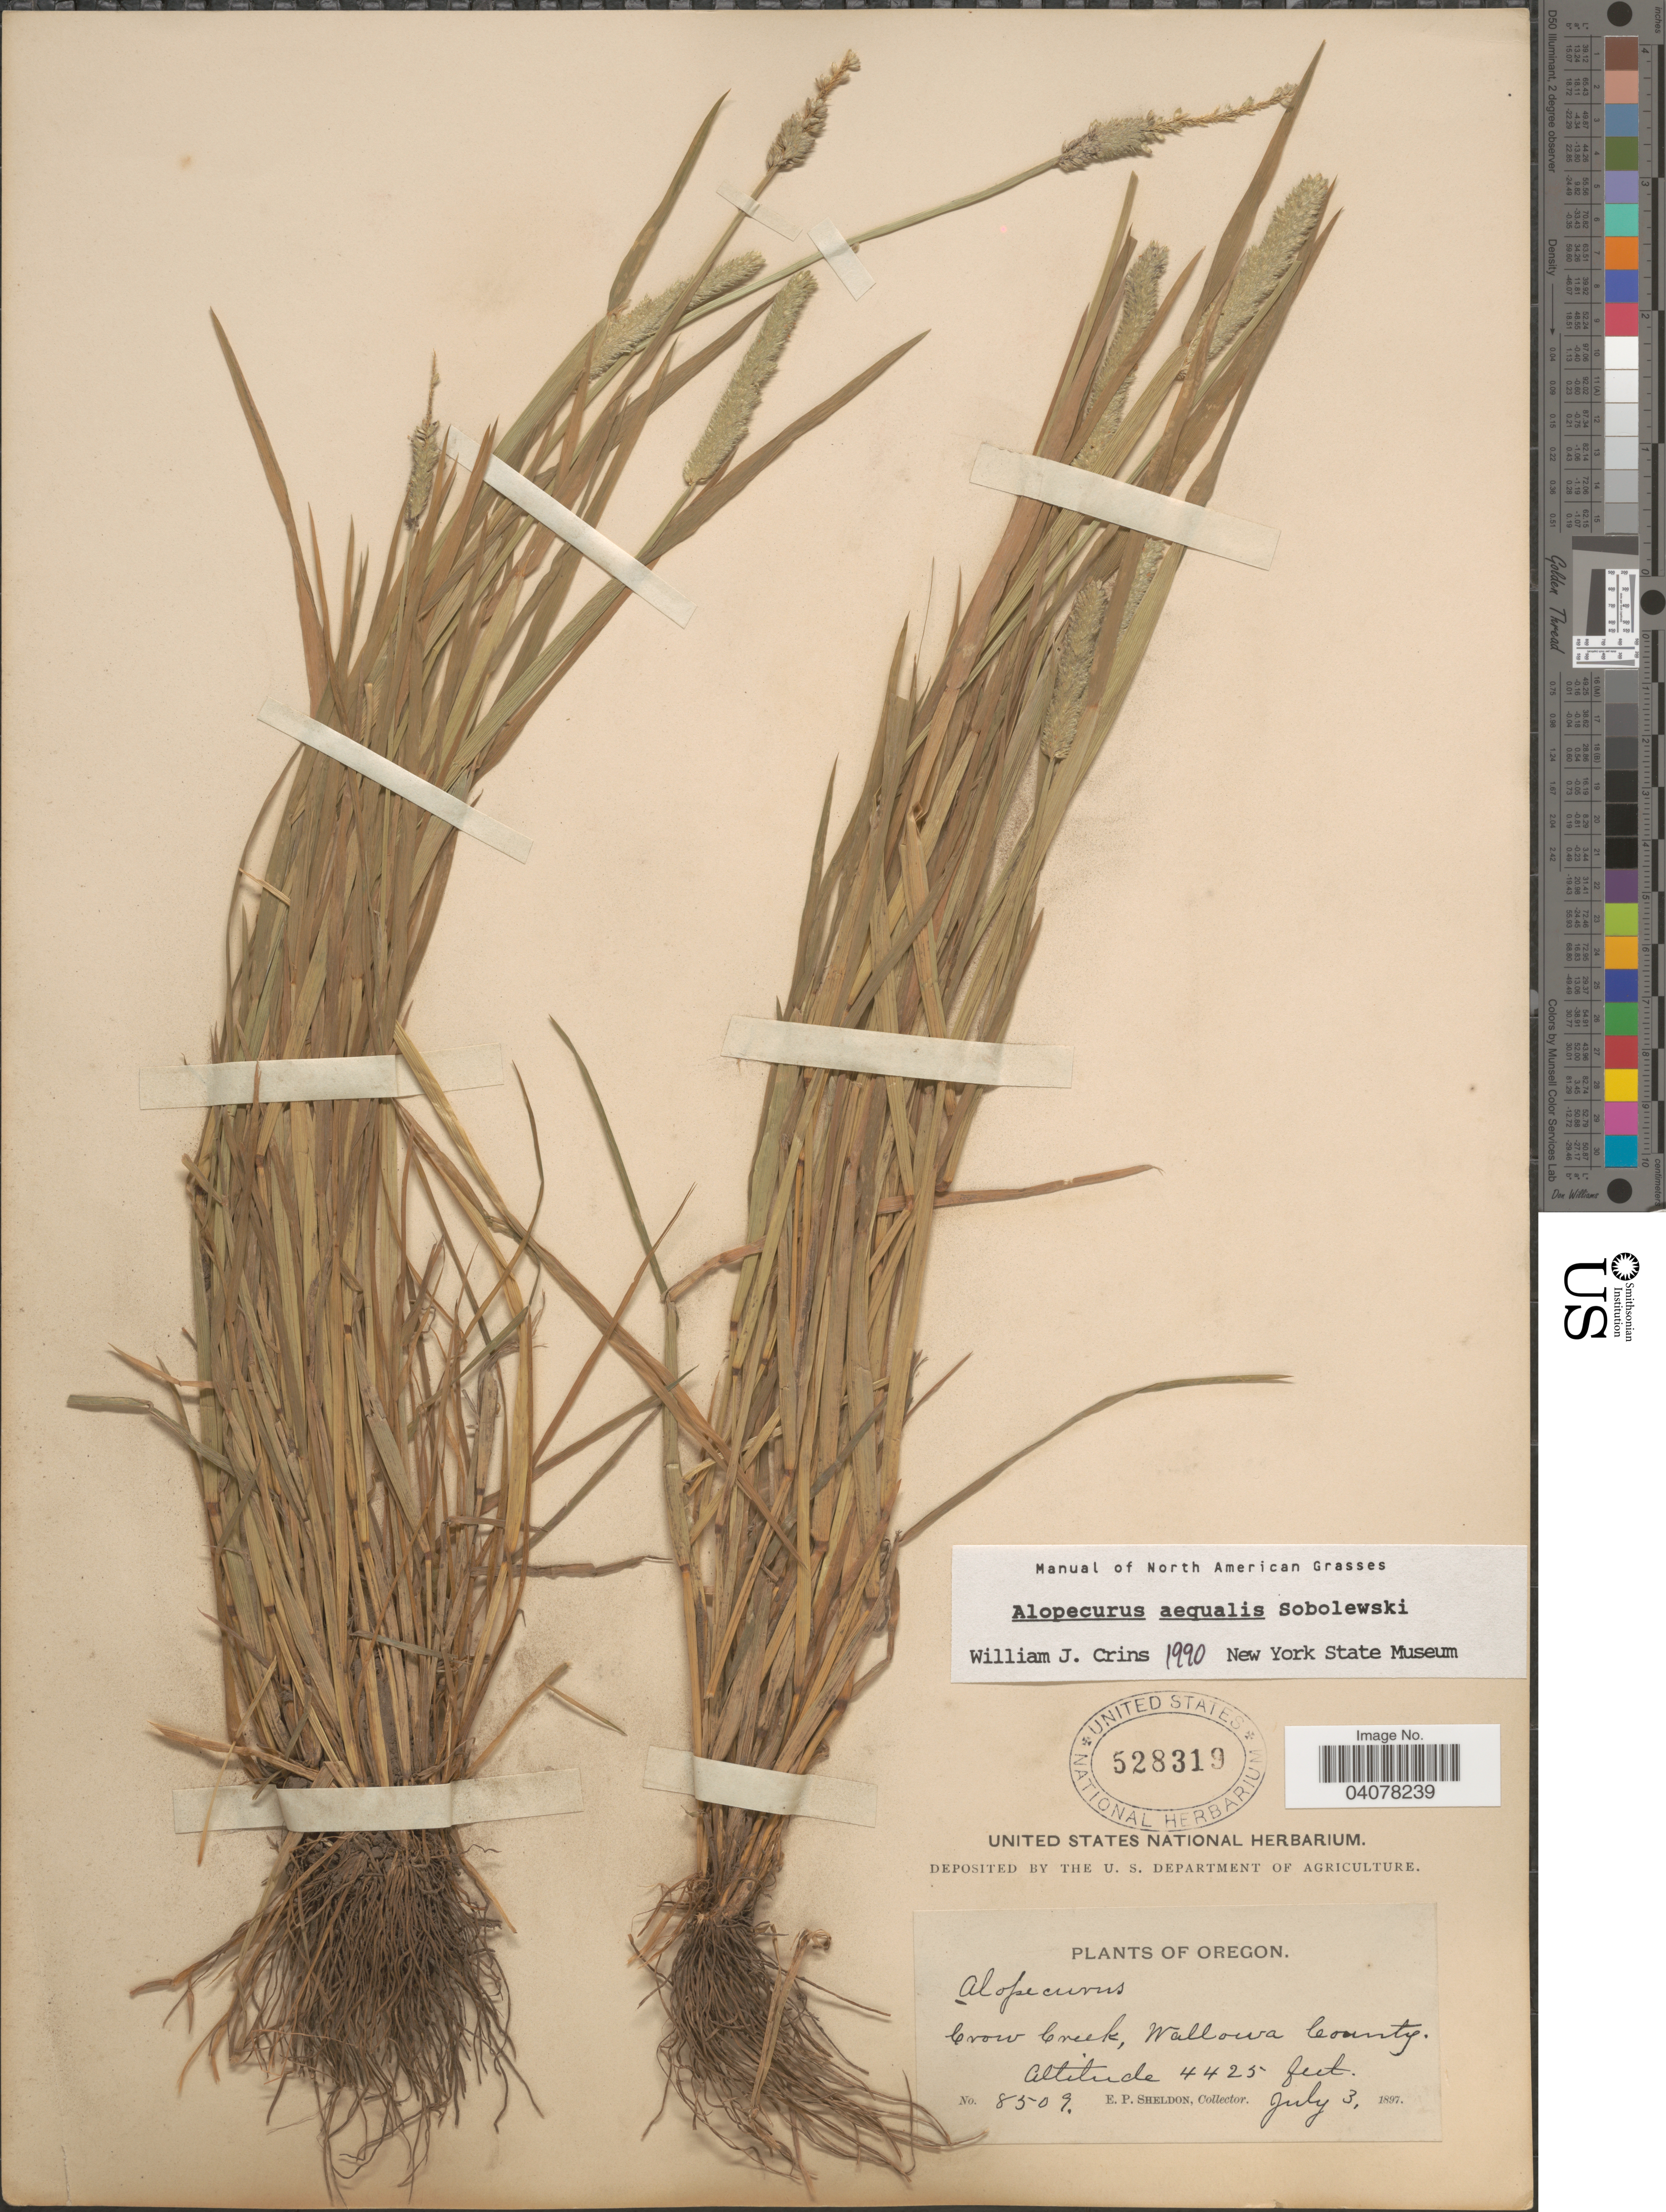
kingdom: Plantae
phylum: Tracheophyta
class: Liliopsida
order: Poales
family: Poaceae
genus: Alopecurus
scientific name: Alopecurus aequalis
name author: Sobol.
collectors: E. P. Sheldon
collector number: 8509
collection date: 1897-07-03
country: United States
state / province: Oregon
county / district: Wallowa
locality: Crow Creek, Wallowa County.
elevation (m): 1349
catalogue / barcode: US 528319